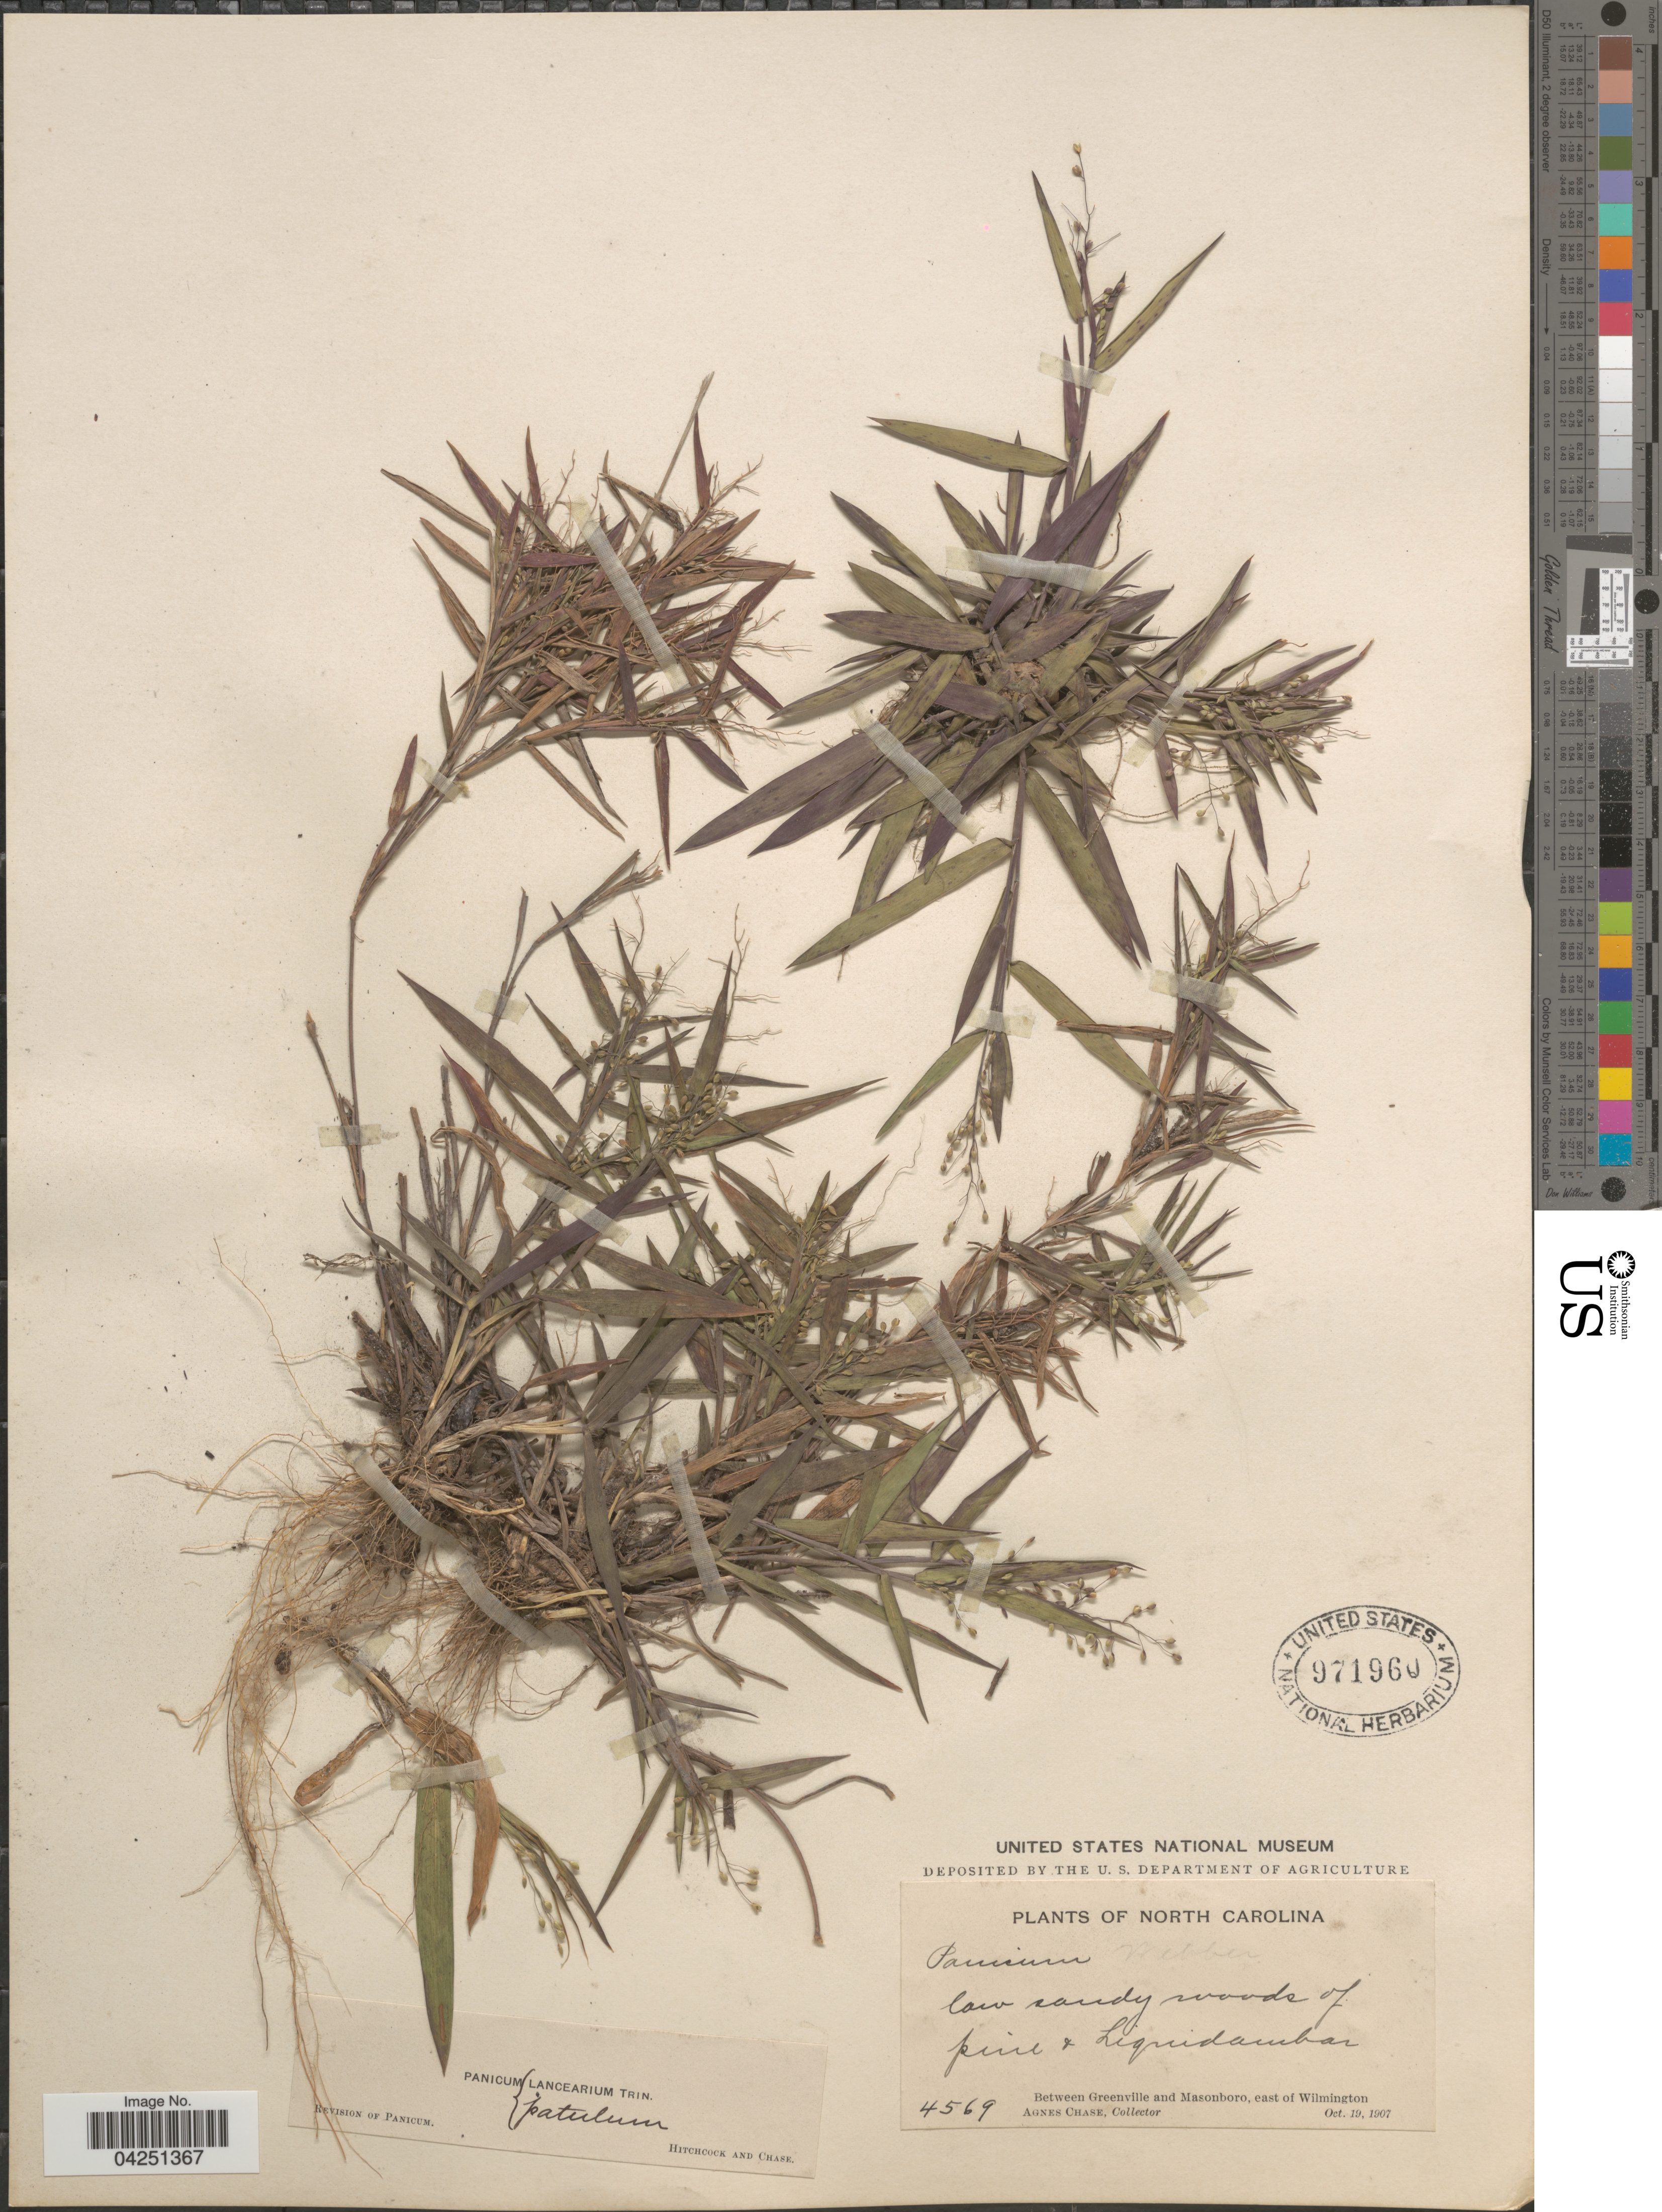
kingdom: Plantae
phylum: Tracheophyta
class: Liliopsida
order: Poales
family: Poaceae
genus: Dichanthelium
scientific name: Dichanthelium acuminatum var. acuminatum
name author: (Sw.) Gould & C.A. Clark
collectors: A. Chase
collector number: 4569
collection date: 1907-10-19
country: United States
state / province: North Carolina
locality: Low sandy woods of pine & Liquidambar. Between Greenville and Masonboro, east of Wilmington.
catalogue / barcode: US 971960